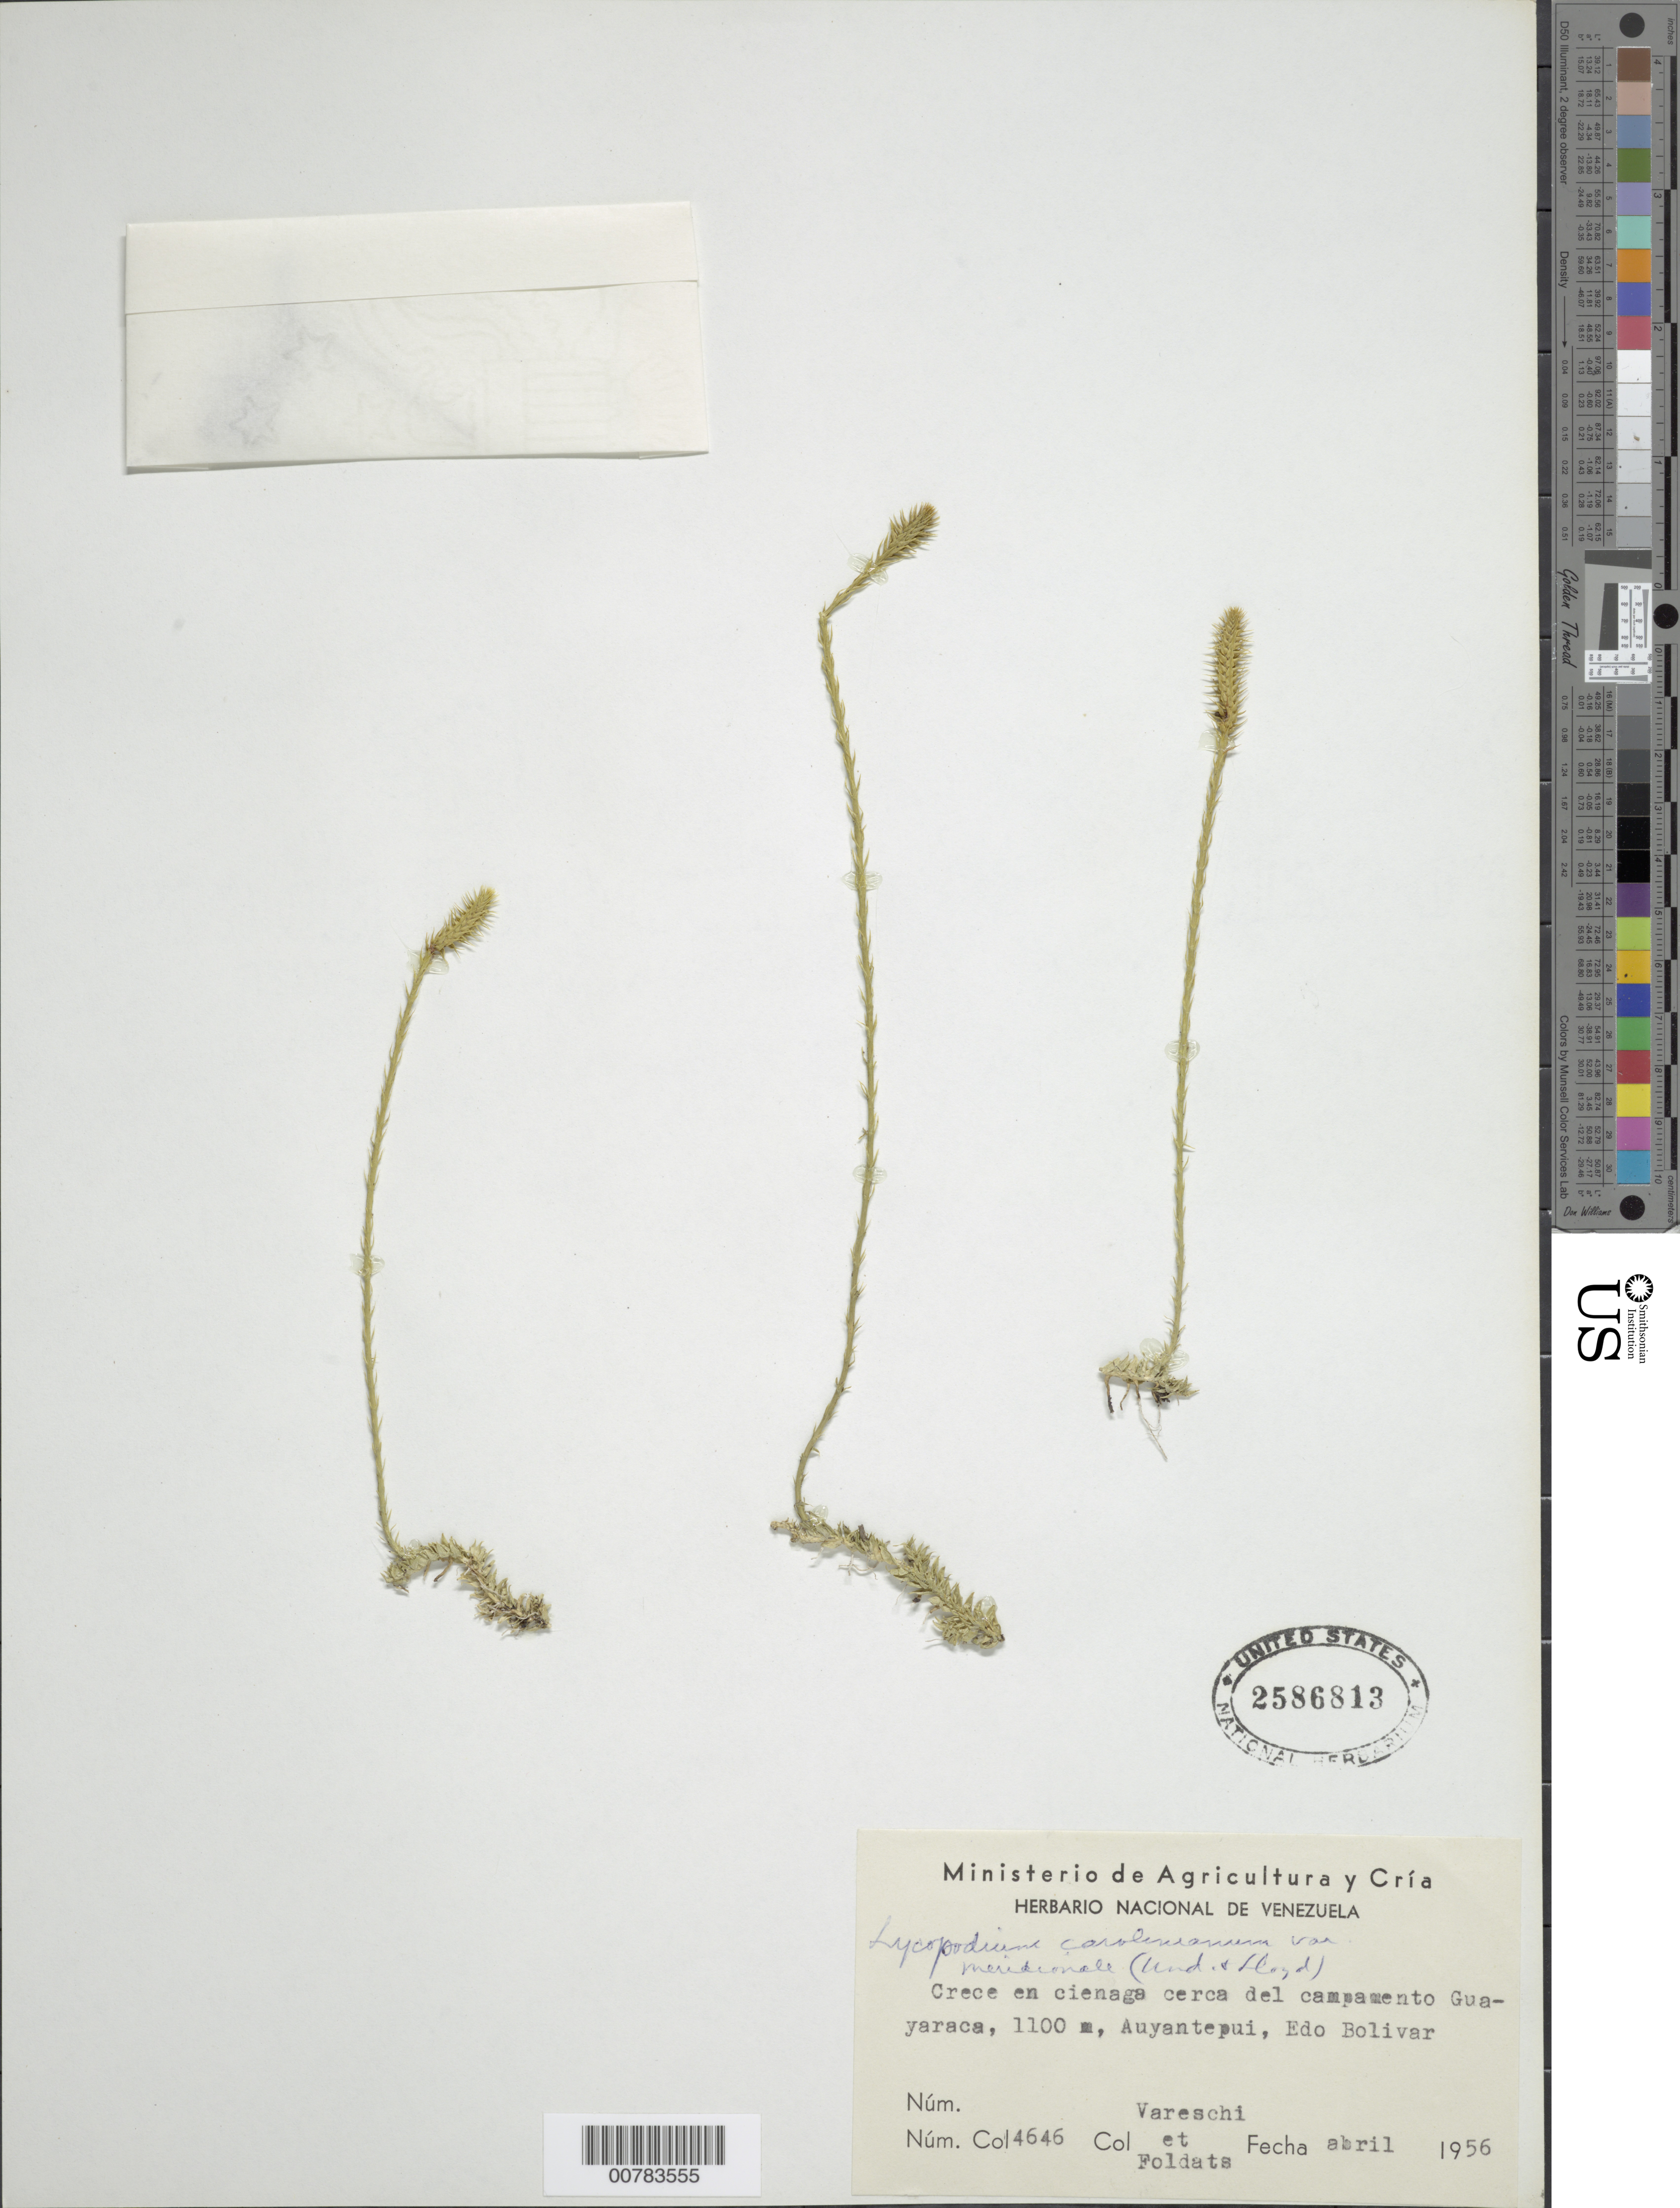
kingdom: Plantae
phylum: Tracheophyta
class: Lycopodiopsida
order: Lycopodiales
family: Lycopodiaceae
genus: Pseudolycopodiella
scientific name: Pseudolycopodiella caroliniana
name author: (L.) Holub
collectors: V. Vareschi & E. Foldats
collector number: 4646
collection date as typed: Apr-56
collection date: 1956-04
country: Venezuela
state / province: Bolívar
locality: Auyan-tepuí, Guayaraca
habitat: Crece en cienaga del campamento Guayaraca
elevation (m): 1100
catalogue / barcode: US 2586813